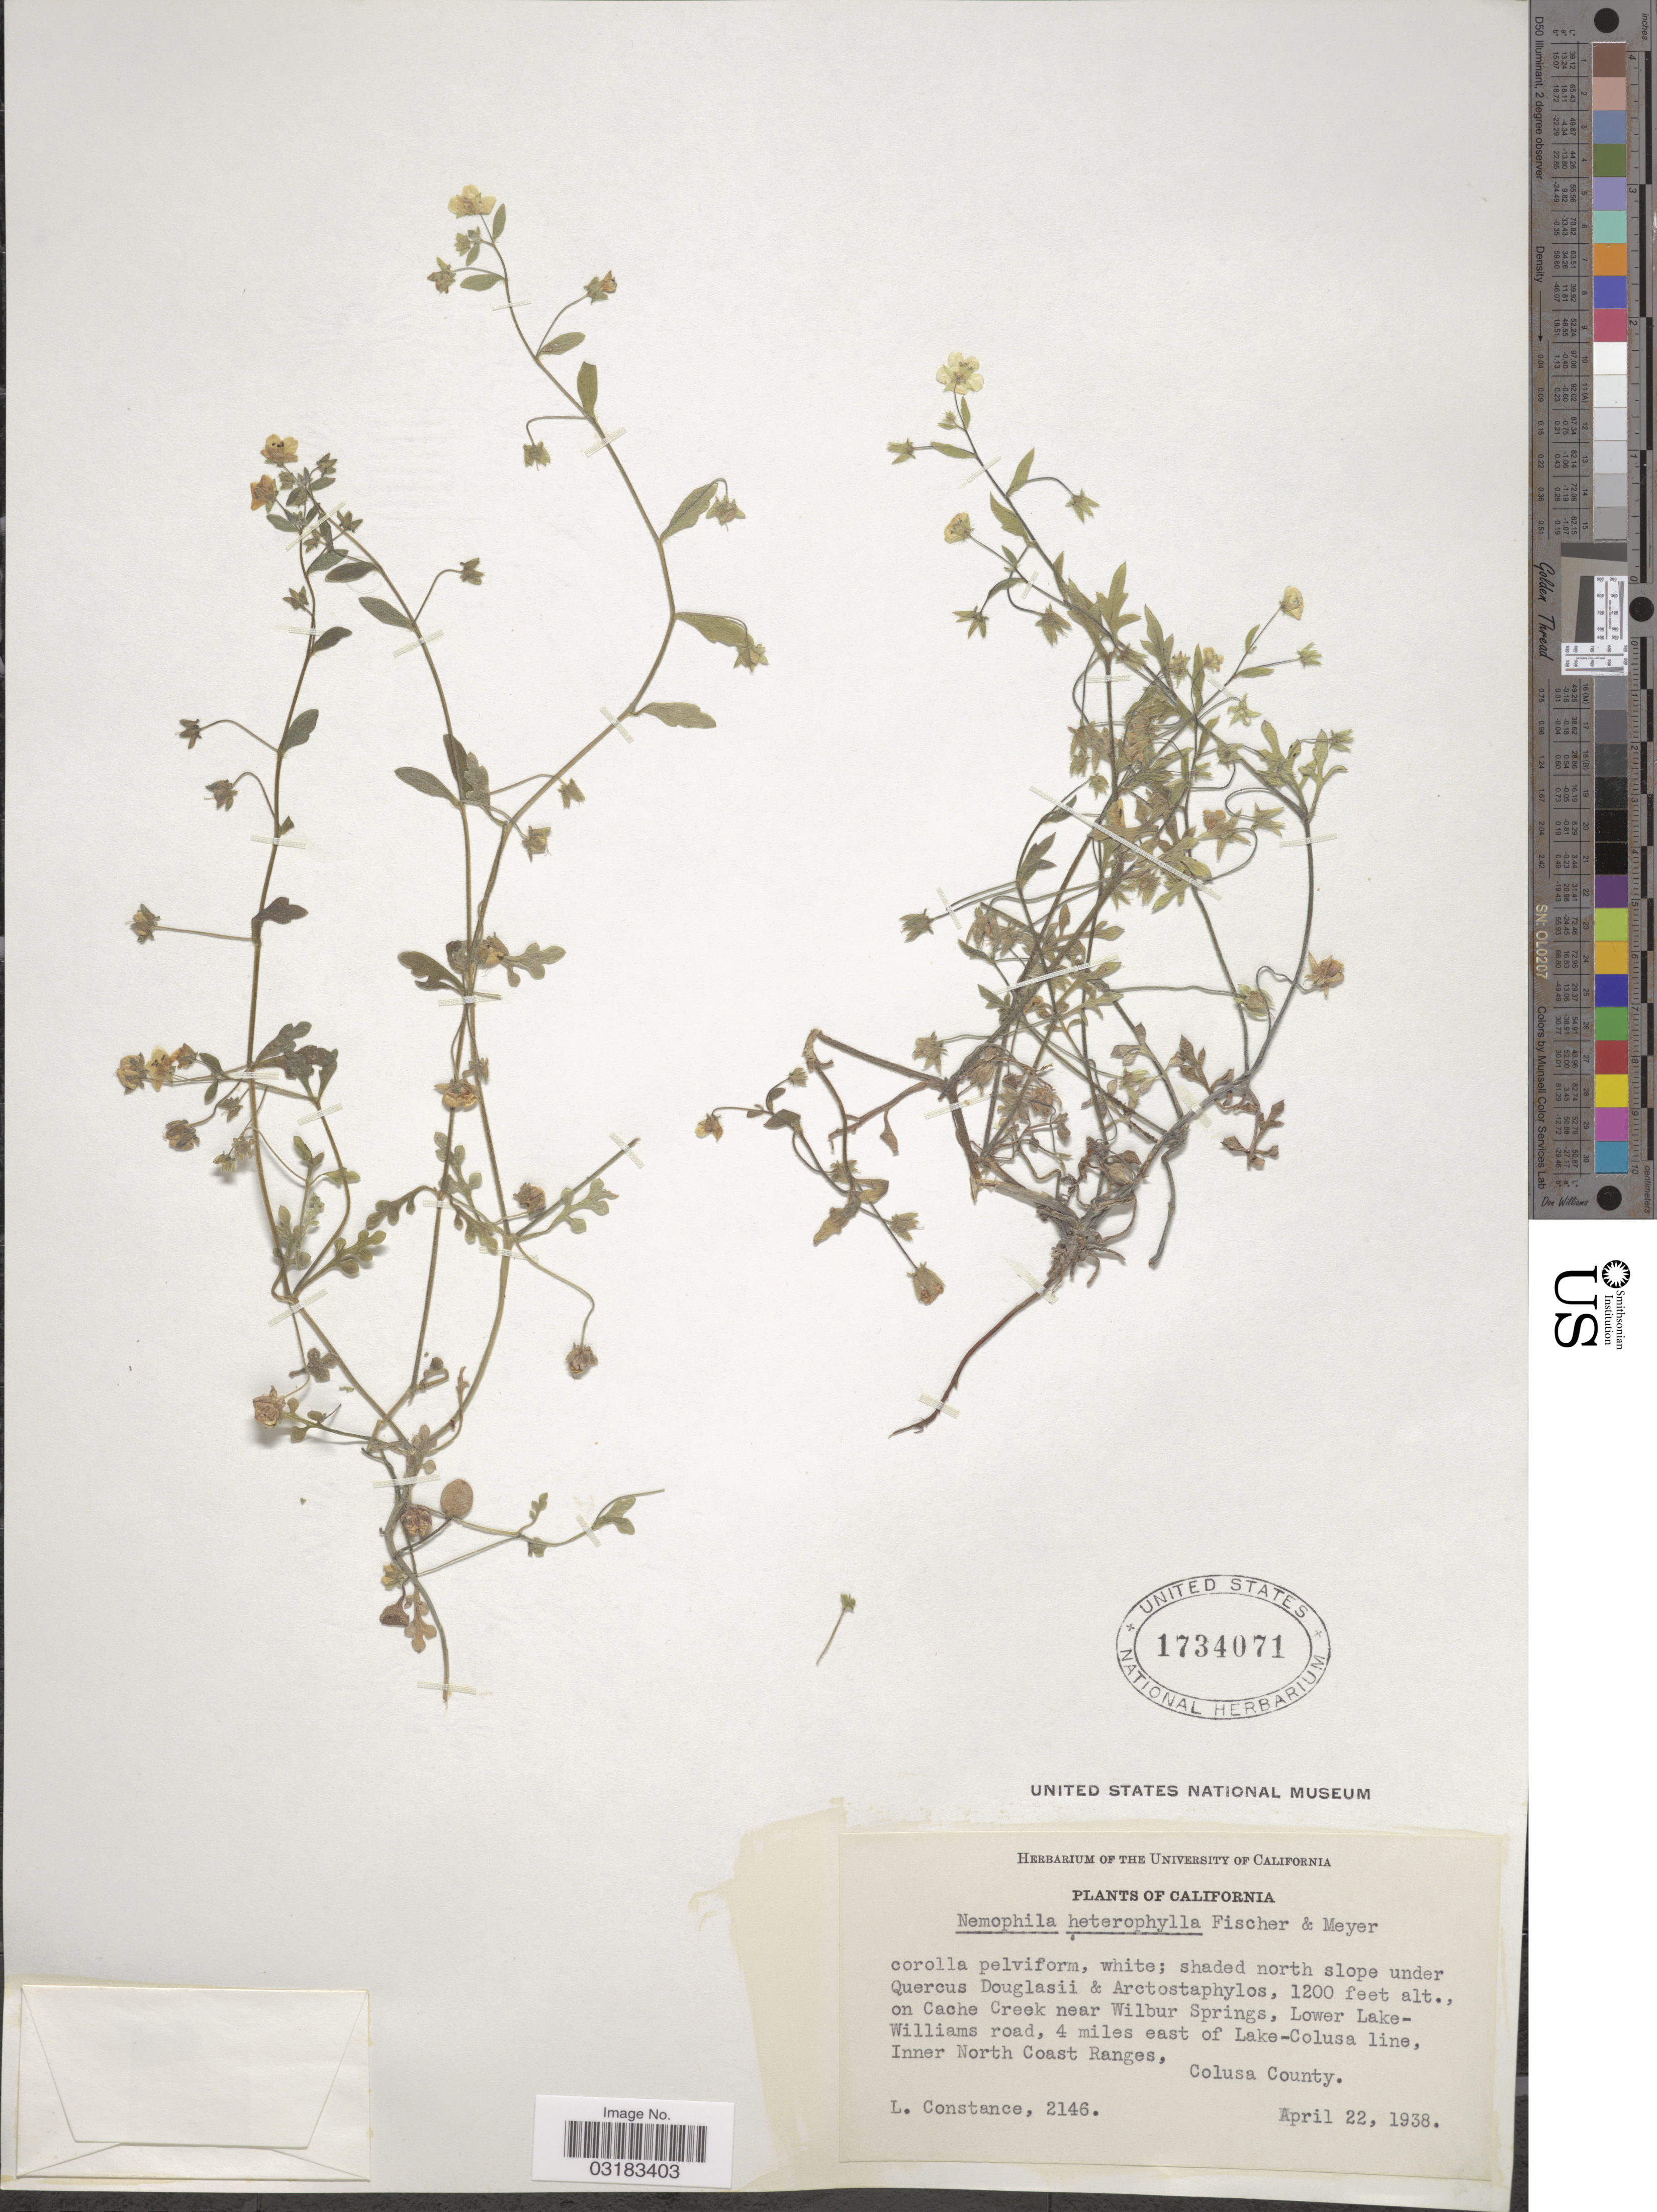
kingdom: Plantae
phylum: Tracheophyta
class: Magnoliopsida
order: Boraginales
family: Hydrophyllaceae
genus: Nemophila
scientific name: Nemophila heterophylla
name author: Fisch. & C.A. Mey.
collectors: L. Constance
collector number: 2146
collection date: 1938-04-22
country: United States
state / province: California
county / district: Colusa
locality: On cache Creek near Wilbur Springs, Lower Lake-Williams road, 4 miles east of Lake-Colusa line, Inner North Coast Ranges, Colusa County.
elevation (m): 366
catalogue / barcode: US 1734071